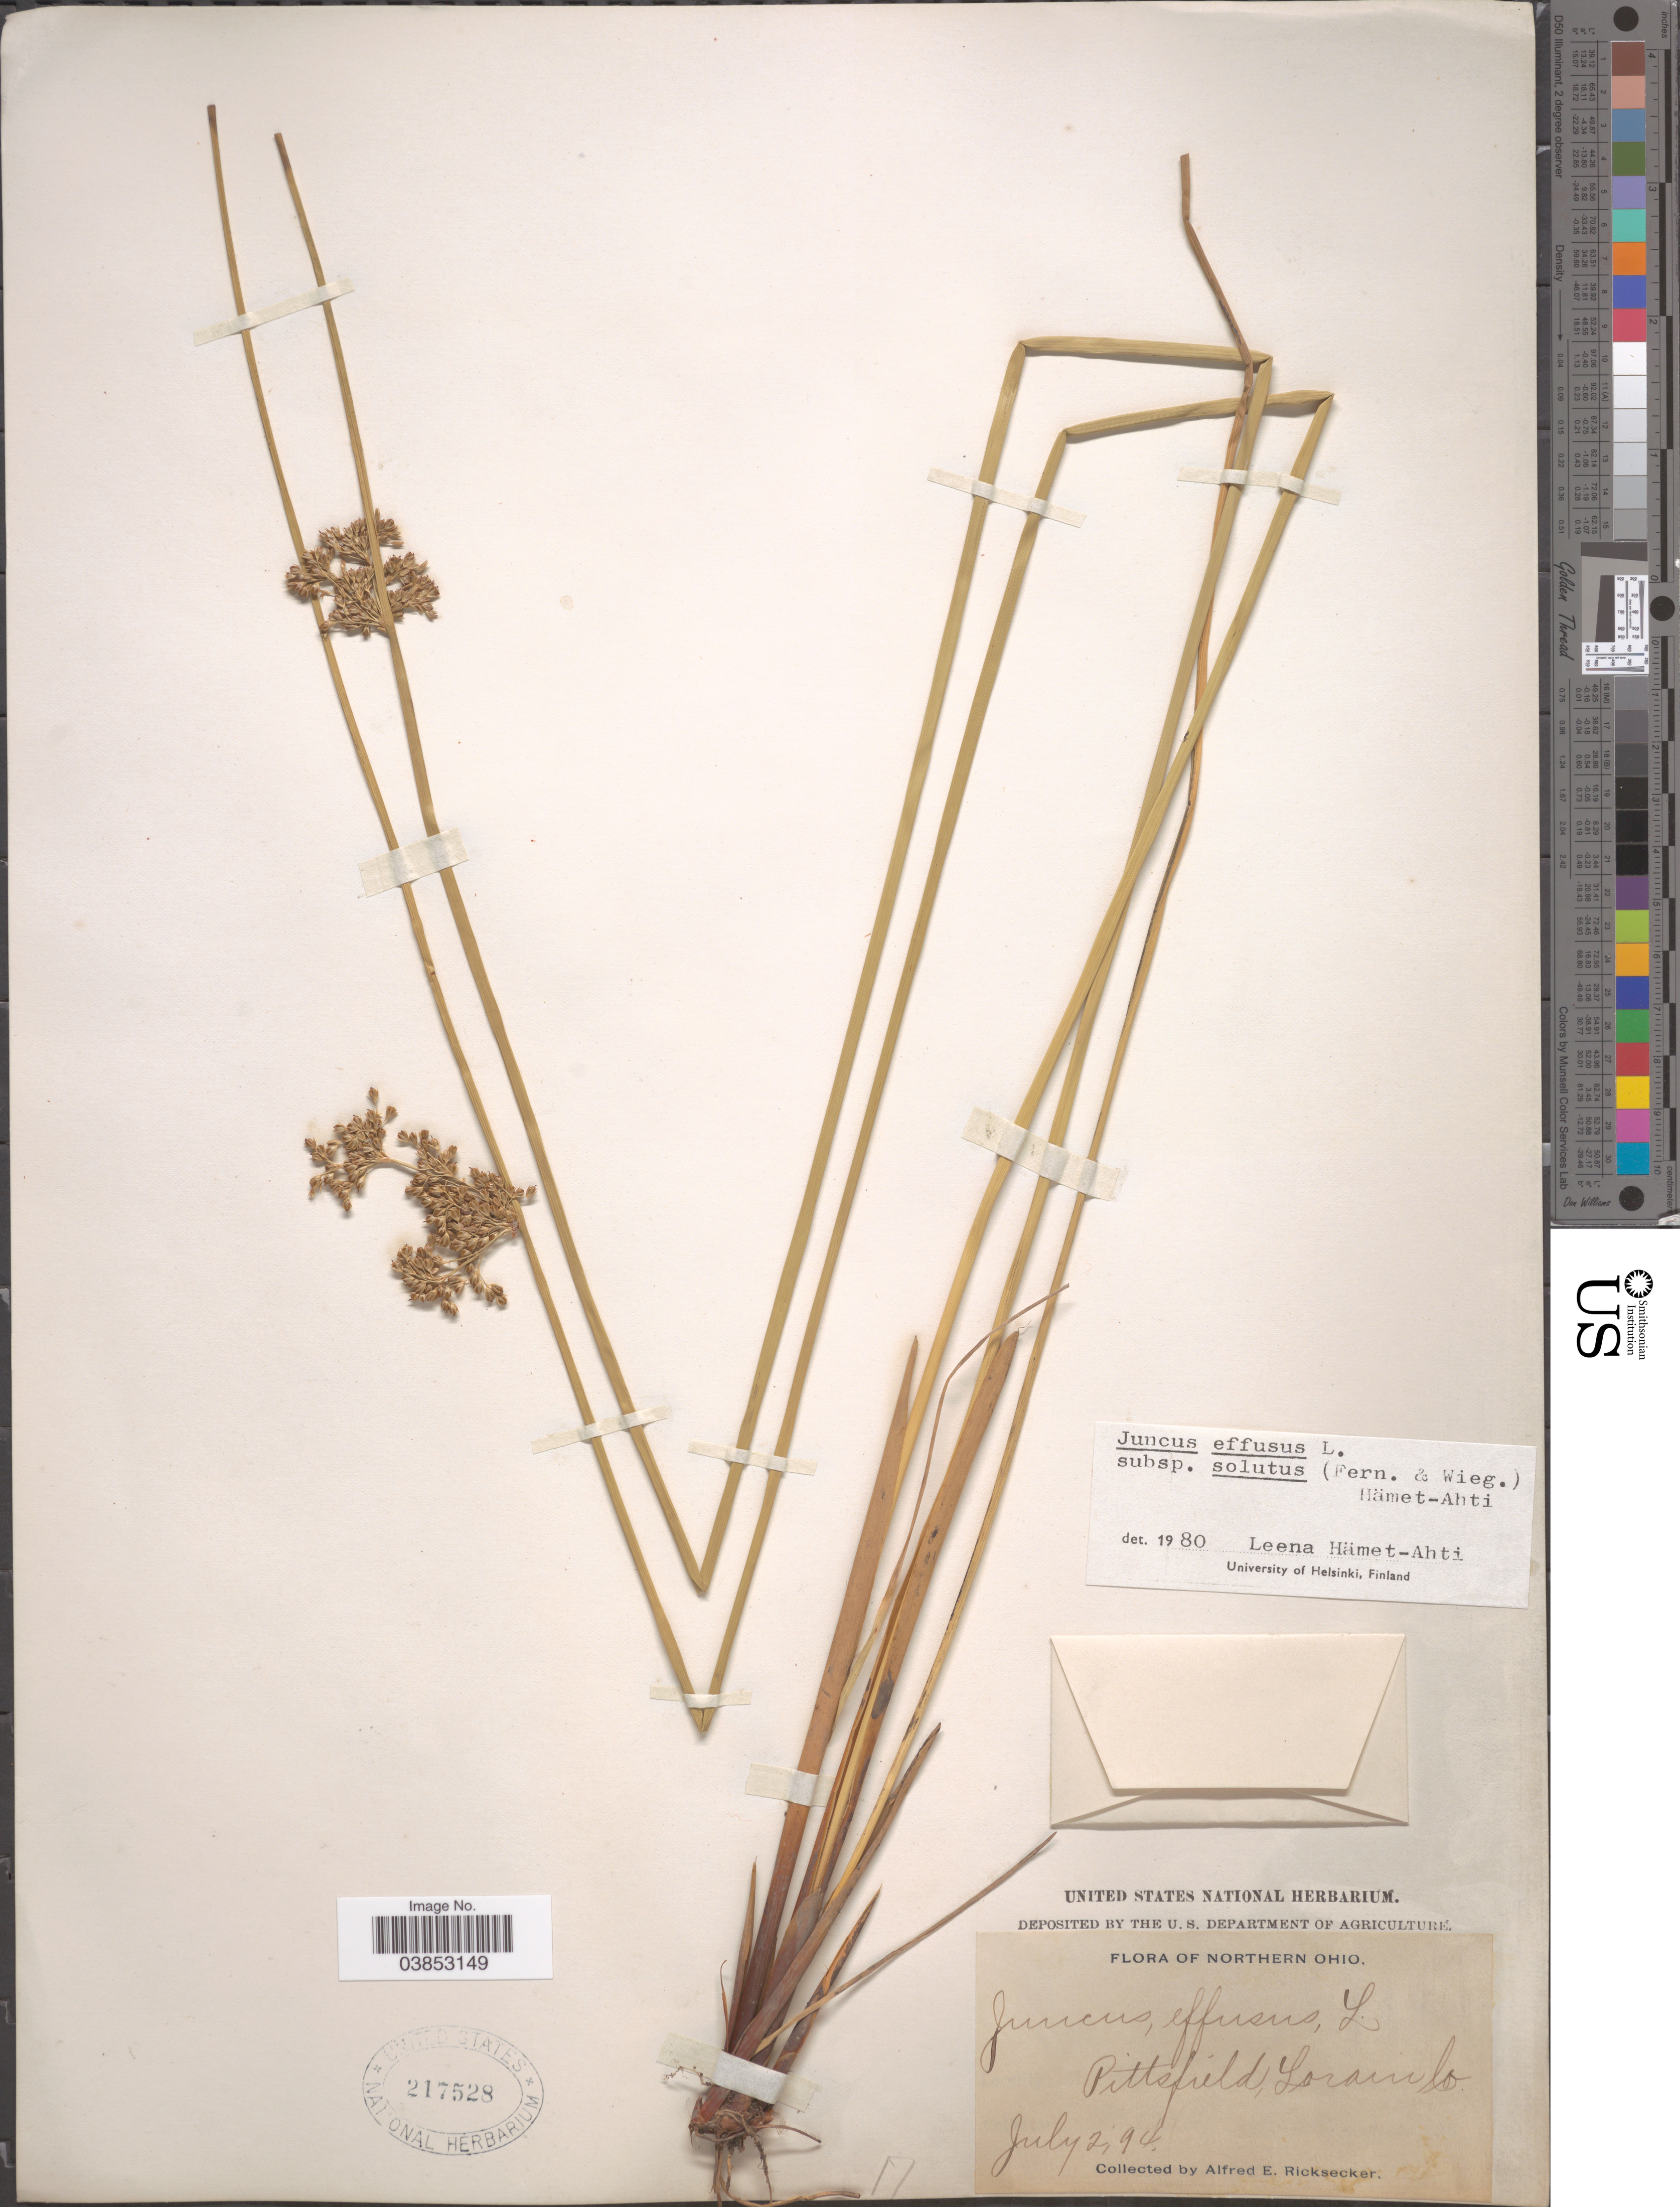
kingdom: Plantae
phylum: Tracheophyta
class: Liliopsida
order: Poales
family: Juncaceae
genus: Juncus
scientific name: Juncus effusus var. solutus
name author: Fernald & Wiegand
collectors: A. E. Ricksecker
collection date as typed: Transcribed d/m/y: 2/7/94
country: United States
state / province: Ohio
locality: Northern Ohio. Pittsfield, Lorain Co.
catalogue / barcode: US 217528